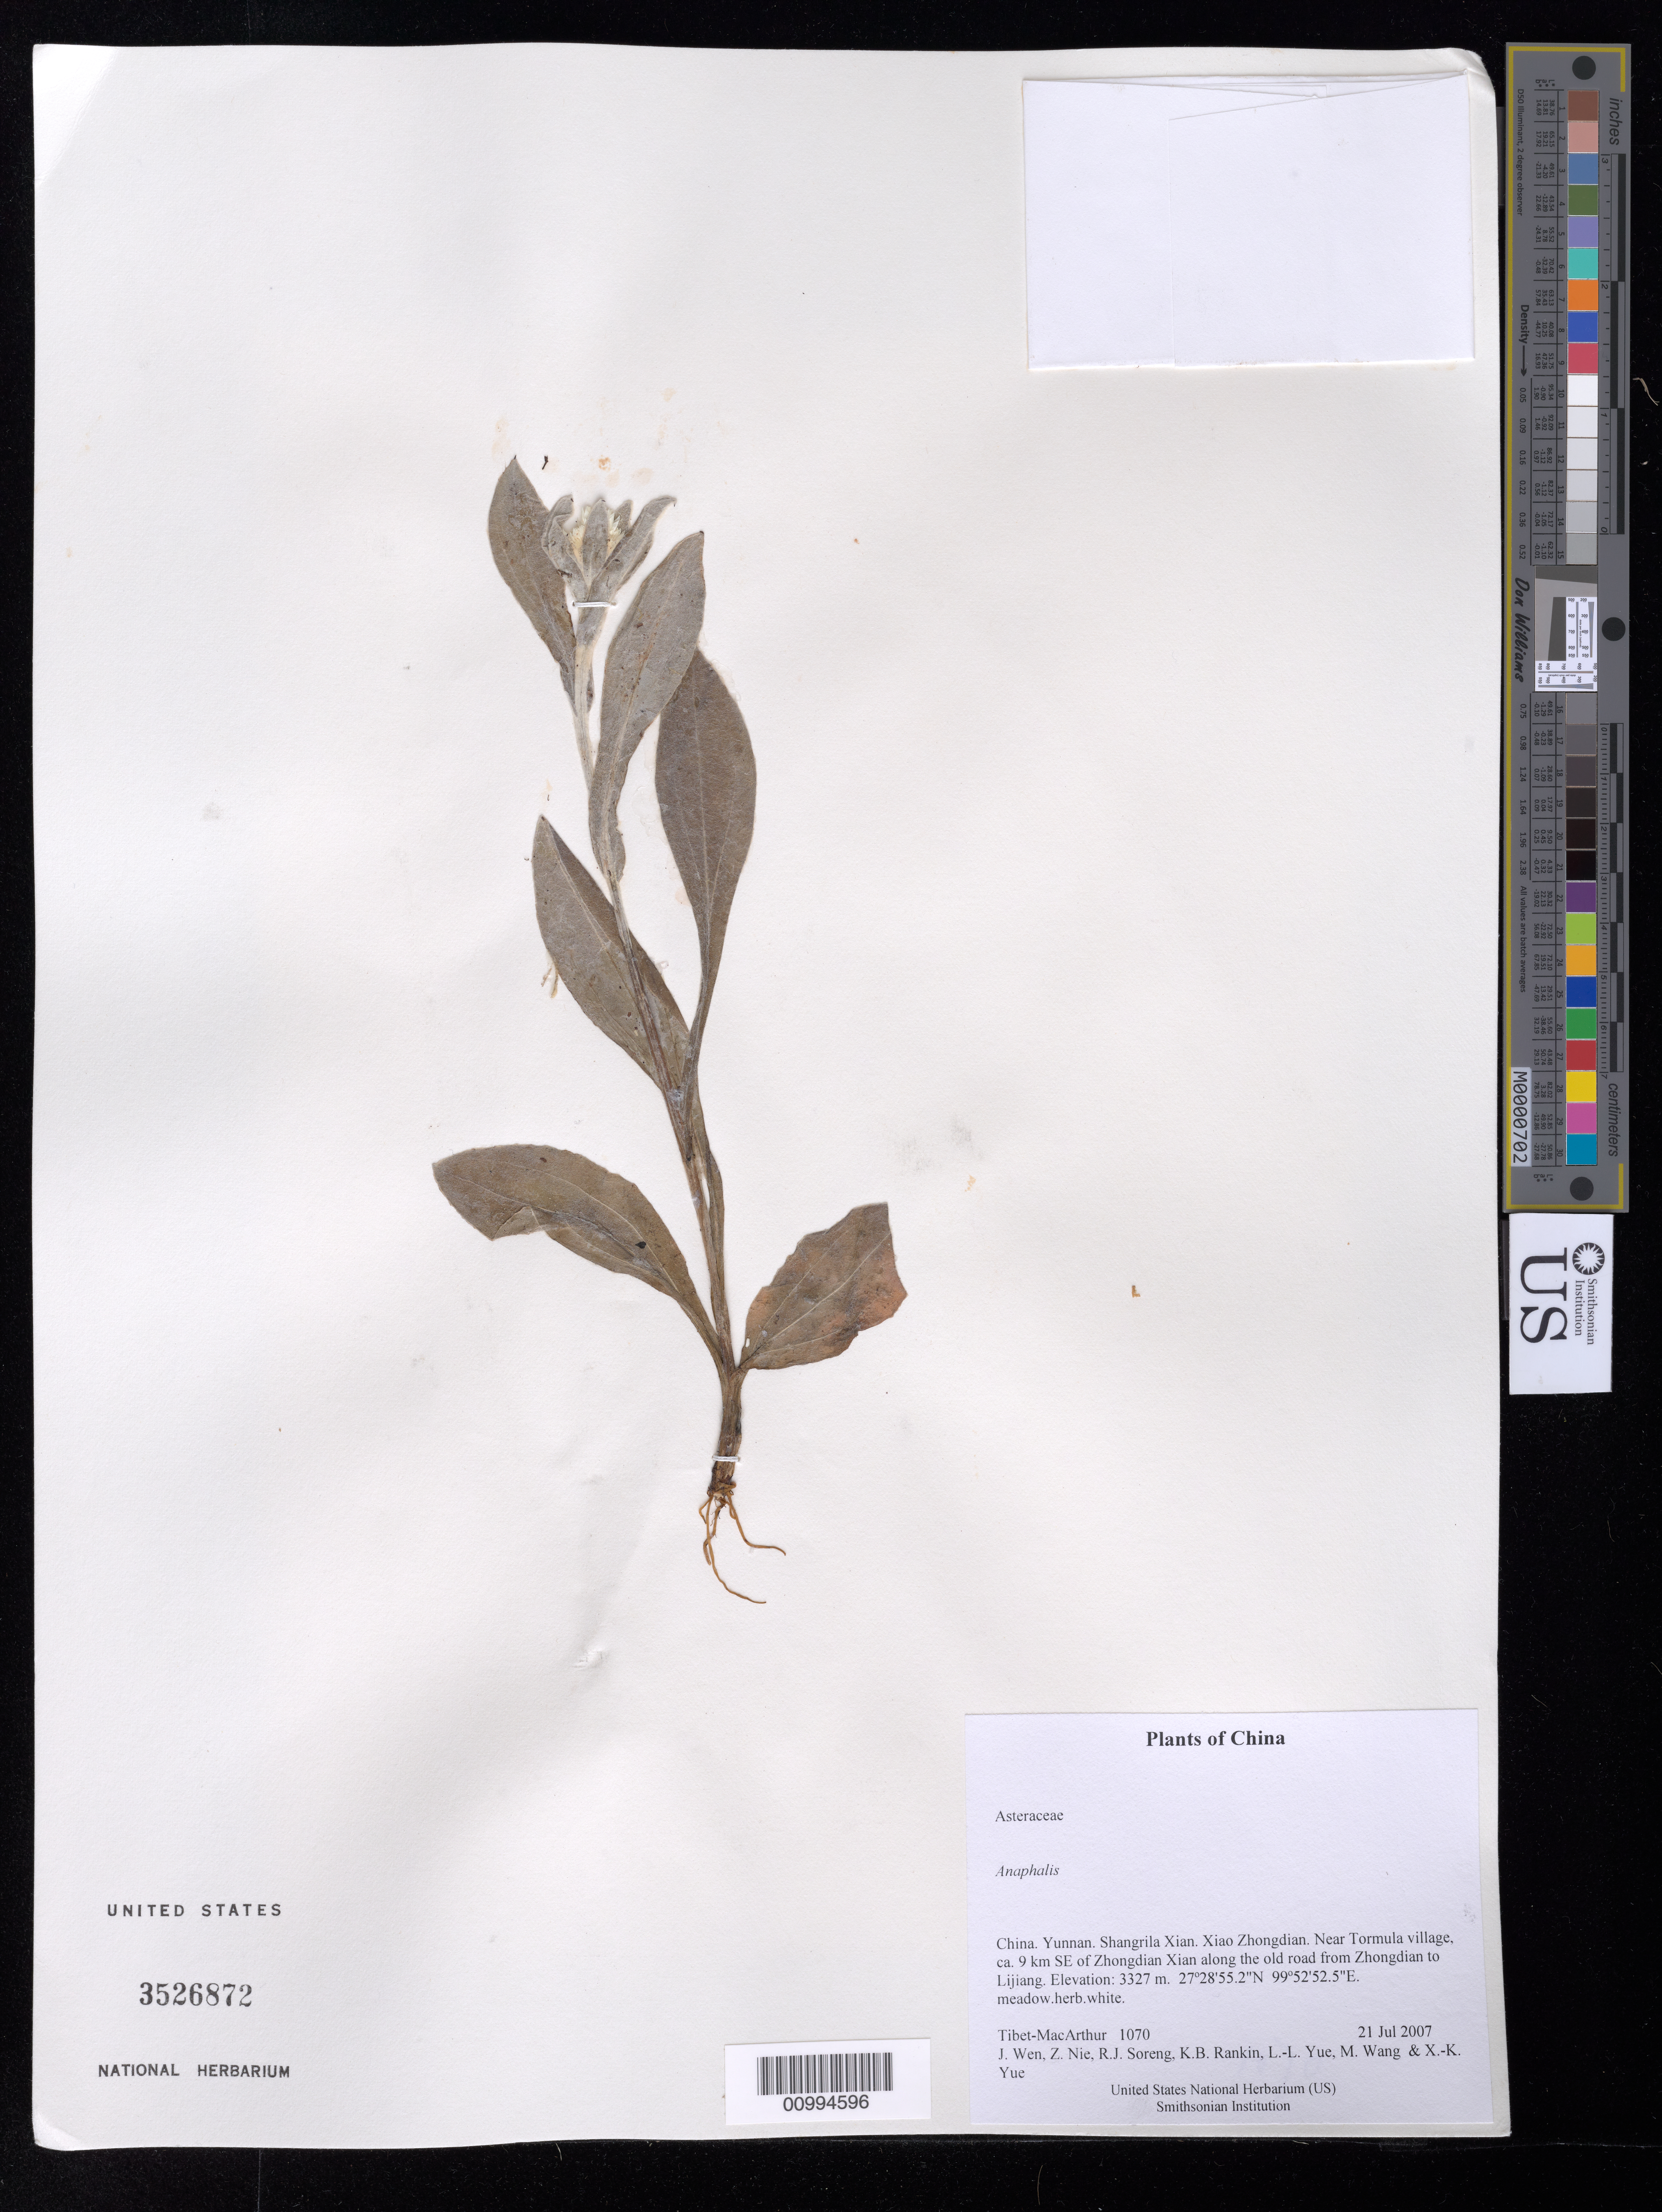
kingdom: Plantae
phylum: Tracheophyta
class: Magnoliopsida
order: Asterales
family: Asteraceae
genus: Anaphalis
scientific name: Anaphalis sp.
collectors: Tibet-MacArthur, J. Wen, Z. Nie, R. J. Soreng, K. Rankin, L. Yue, M. Wang & X. Yue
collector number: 1070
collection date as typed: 21 Jul 2007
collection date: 2007-07-21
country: China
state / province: Yunnan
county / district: Shangrila Xian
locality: Xiao Zhongdian. Near Tormula village, ca. 9 km SE of Zhongdian Xian along the old road from Zhongdian to Lijiang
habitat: meadow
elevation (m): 3327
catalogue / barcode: US 3526872